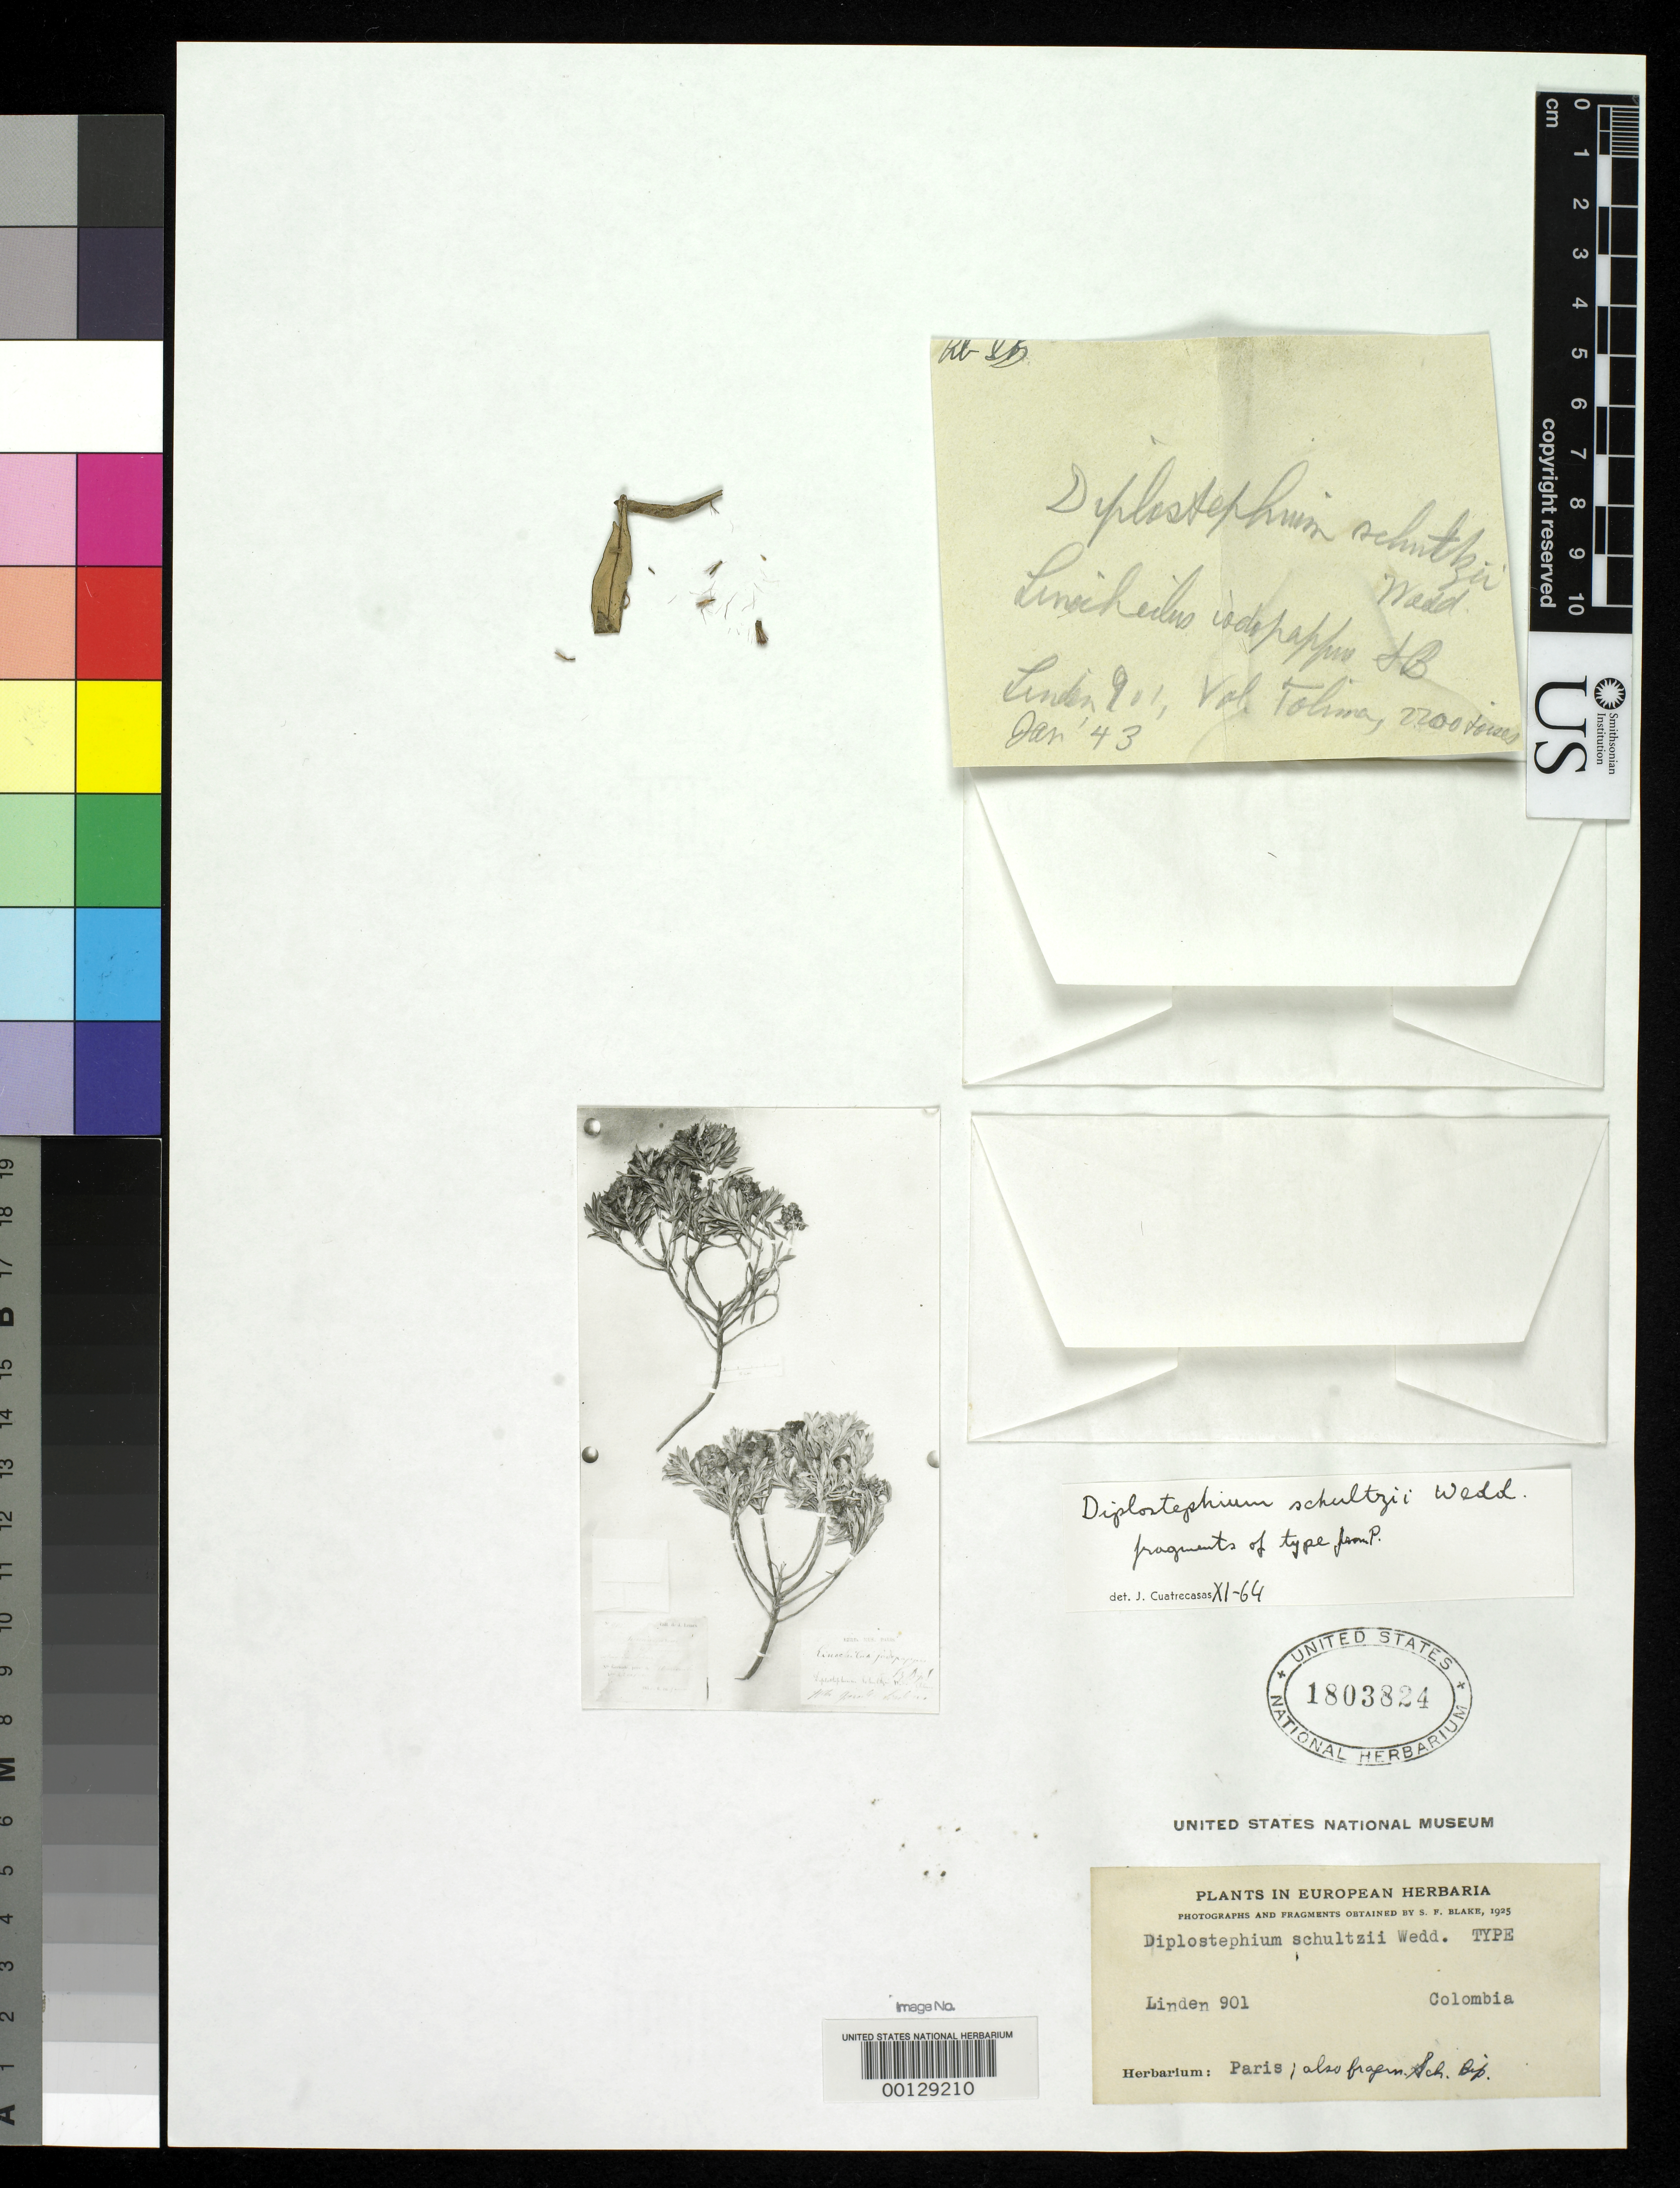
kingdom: Plantae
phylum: Tracheophyta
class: Magnoliopsida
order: Asterales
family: Asteraceae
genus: Diplostephium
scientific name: Diplostephium schultzii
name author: Wedd.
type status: Type Collection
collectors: J. Linden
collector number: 901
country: Colombia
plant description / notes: Photograph and fragmentary material of type specimen ex herb. Paris, ex herb. Sch. Bip.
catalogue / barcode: US 1803824